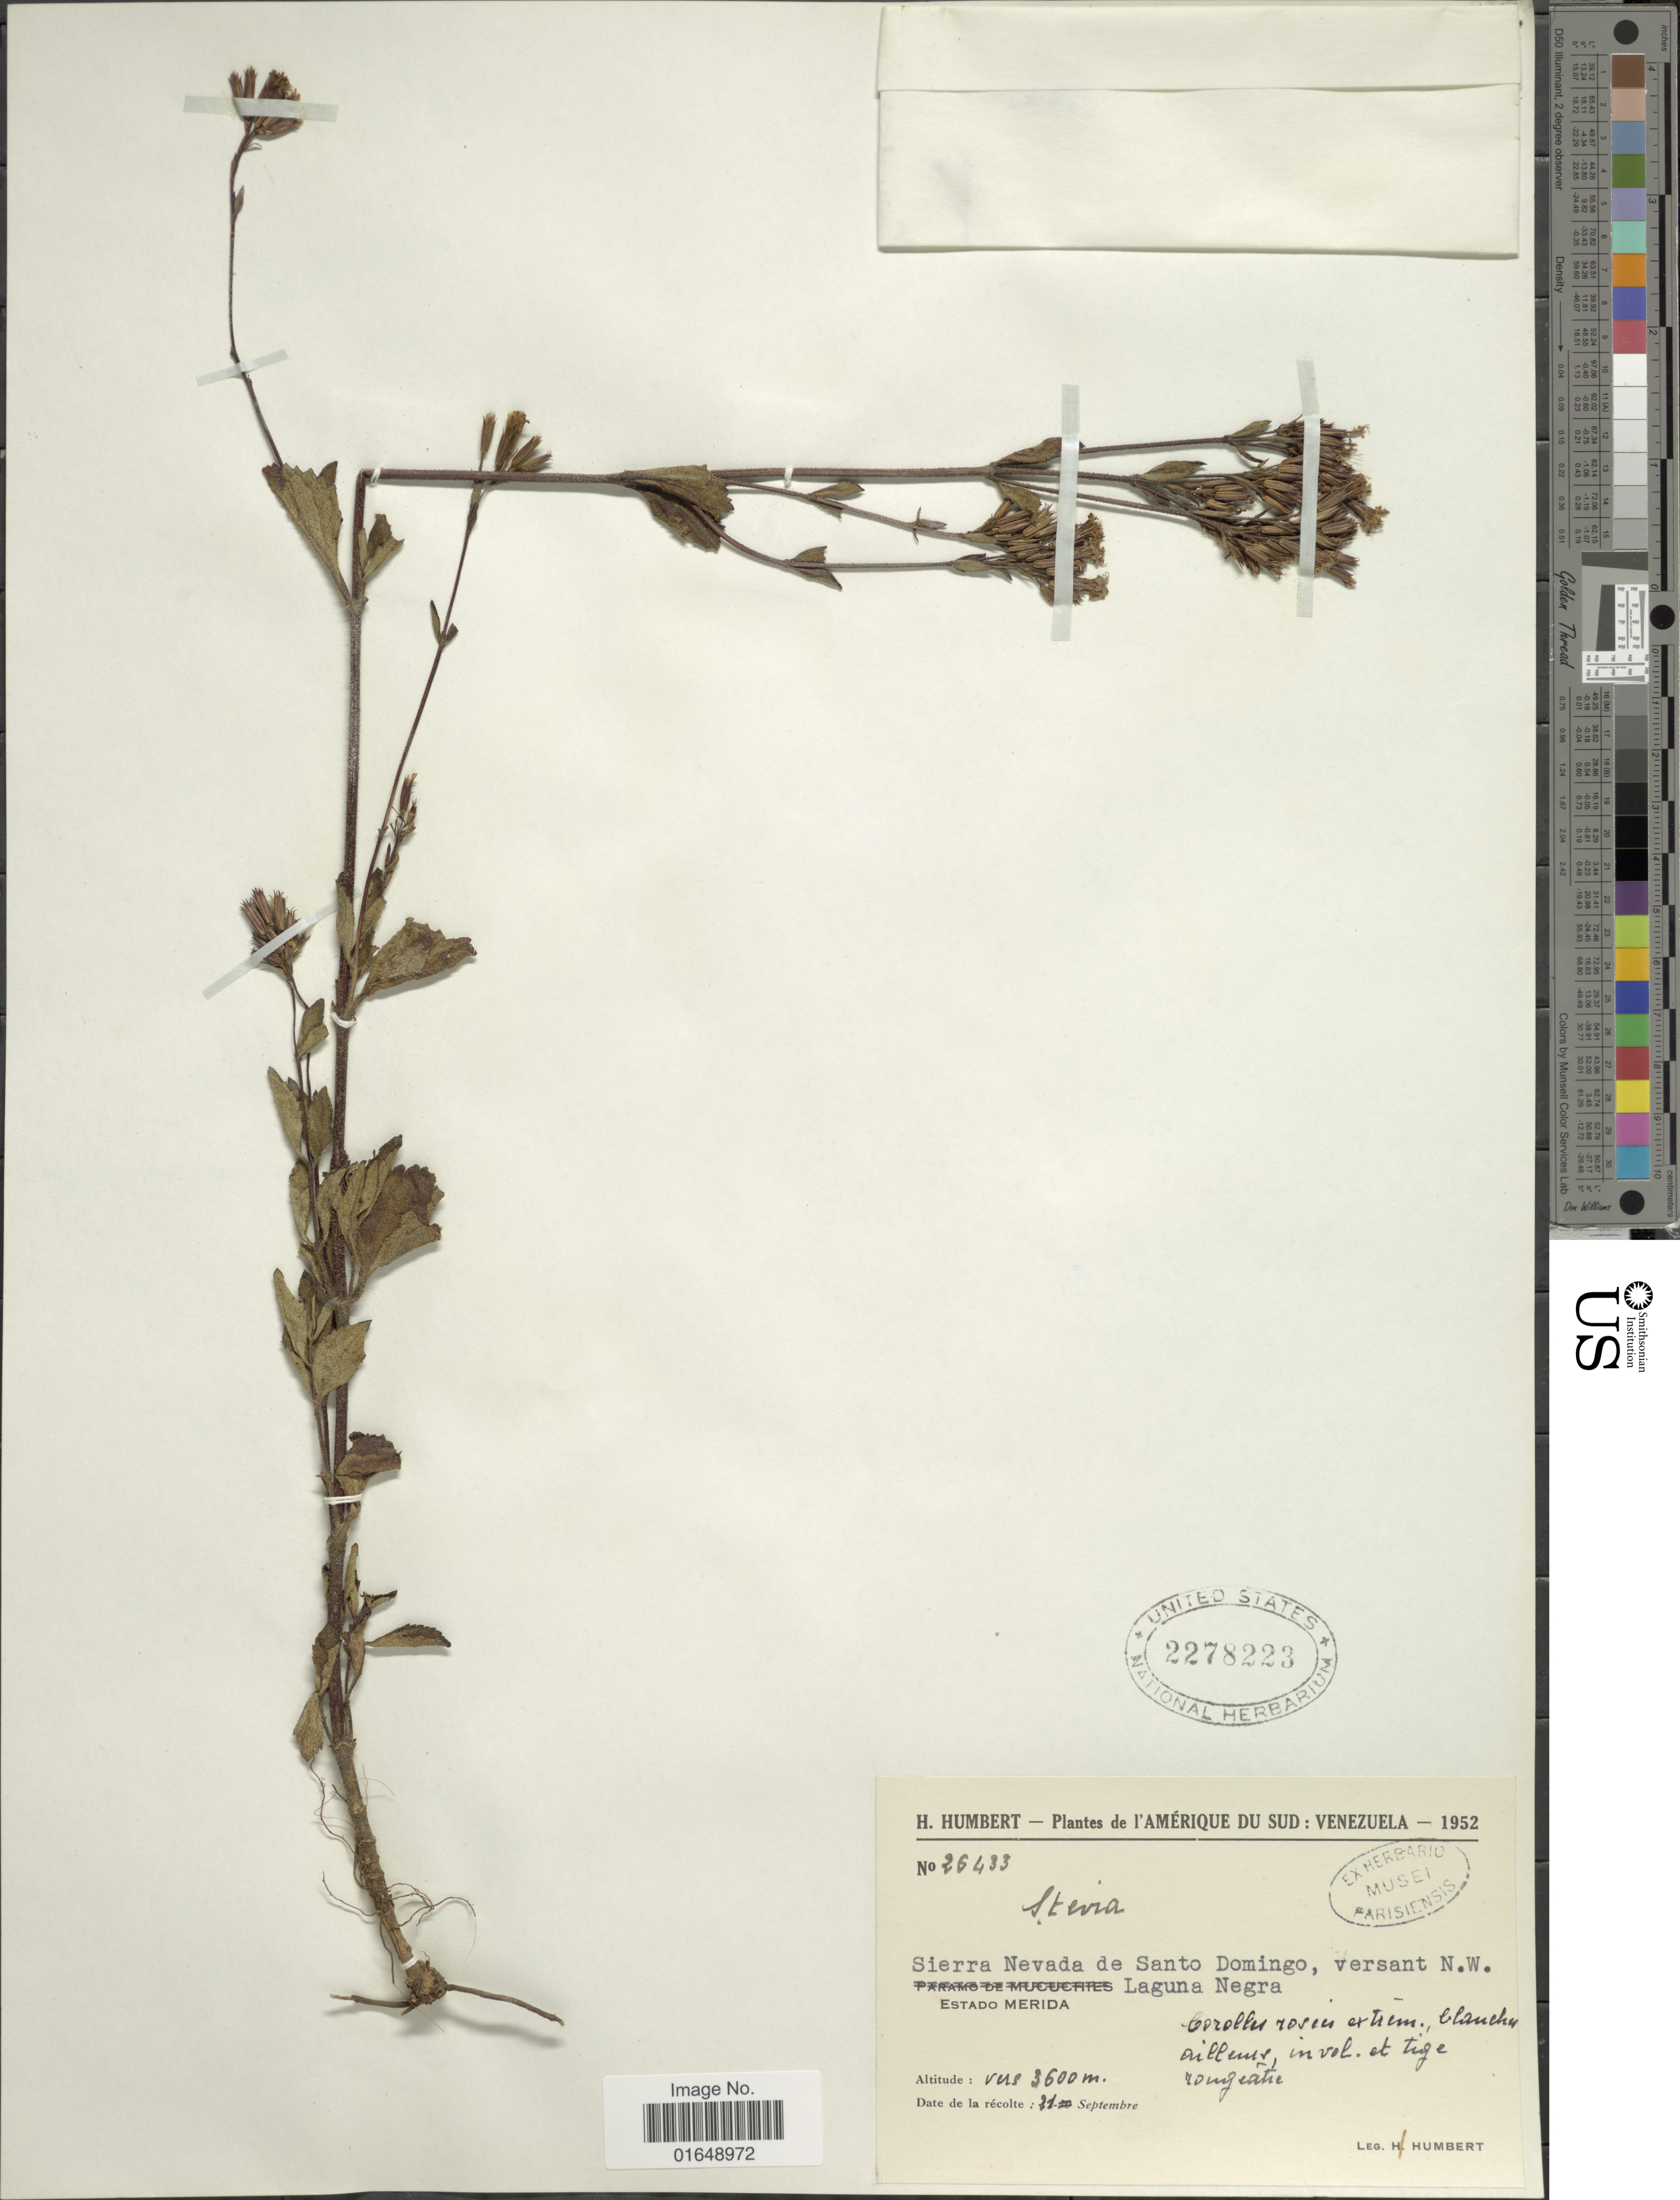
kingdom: Plantae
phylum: Tracheophyta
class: Magnoliopsida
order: Asterales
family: Asteraceae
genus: Stevia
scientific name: Stevia sp.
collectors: H. Humbert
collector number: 26433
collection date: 1952-09-21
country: Venezuela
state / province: Mérida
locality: Sierra Nevade de Santo Domingo, versant N.W. Laguna Negra.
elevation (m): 3600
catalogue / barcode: US 2278223